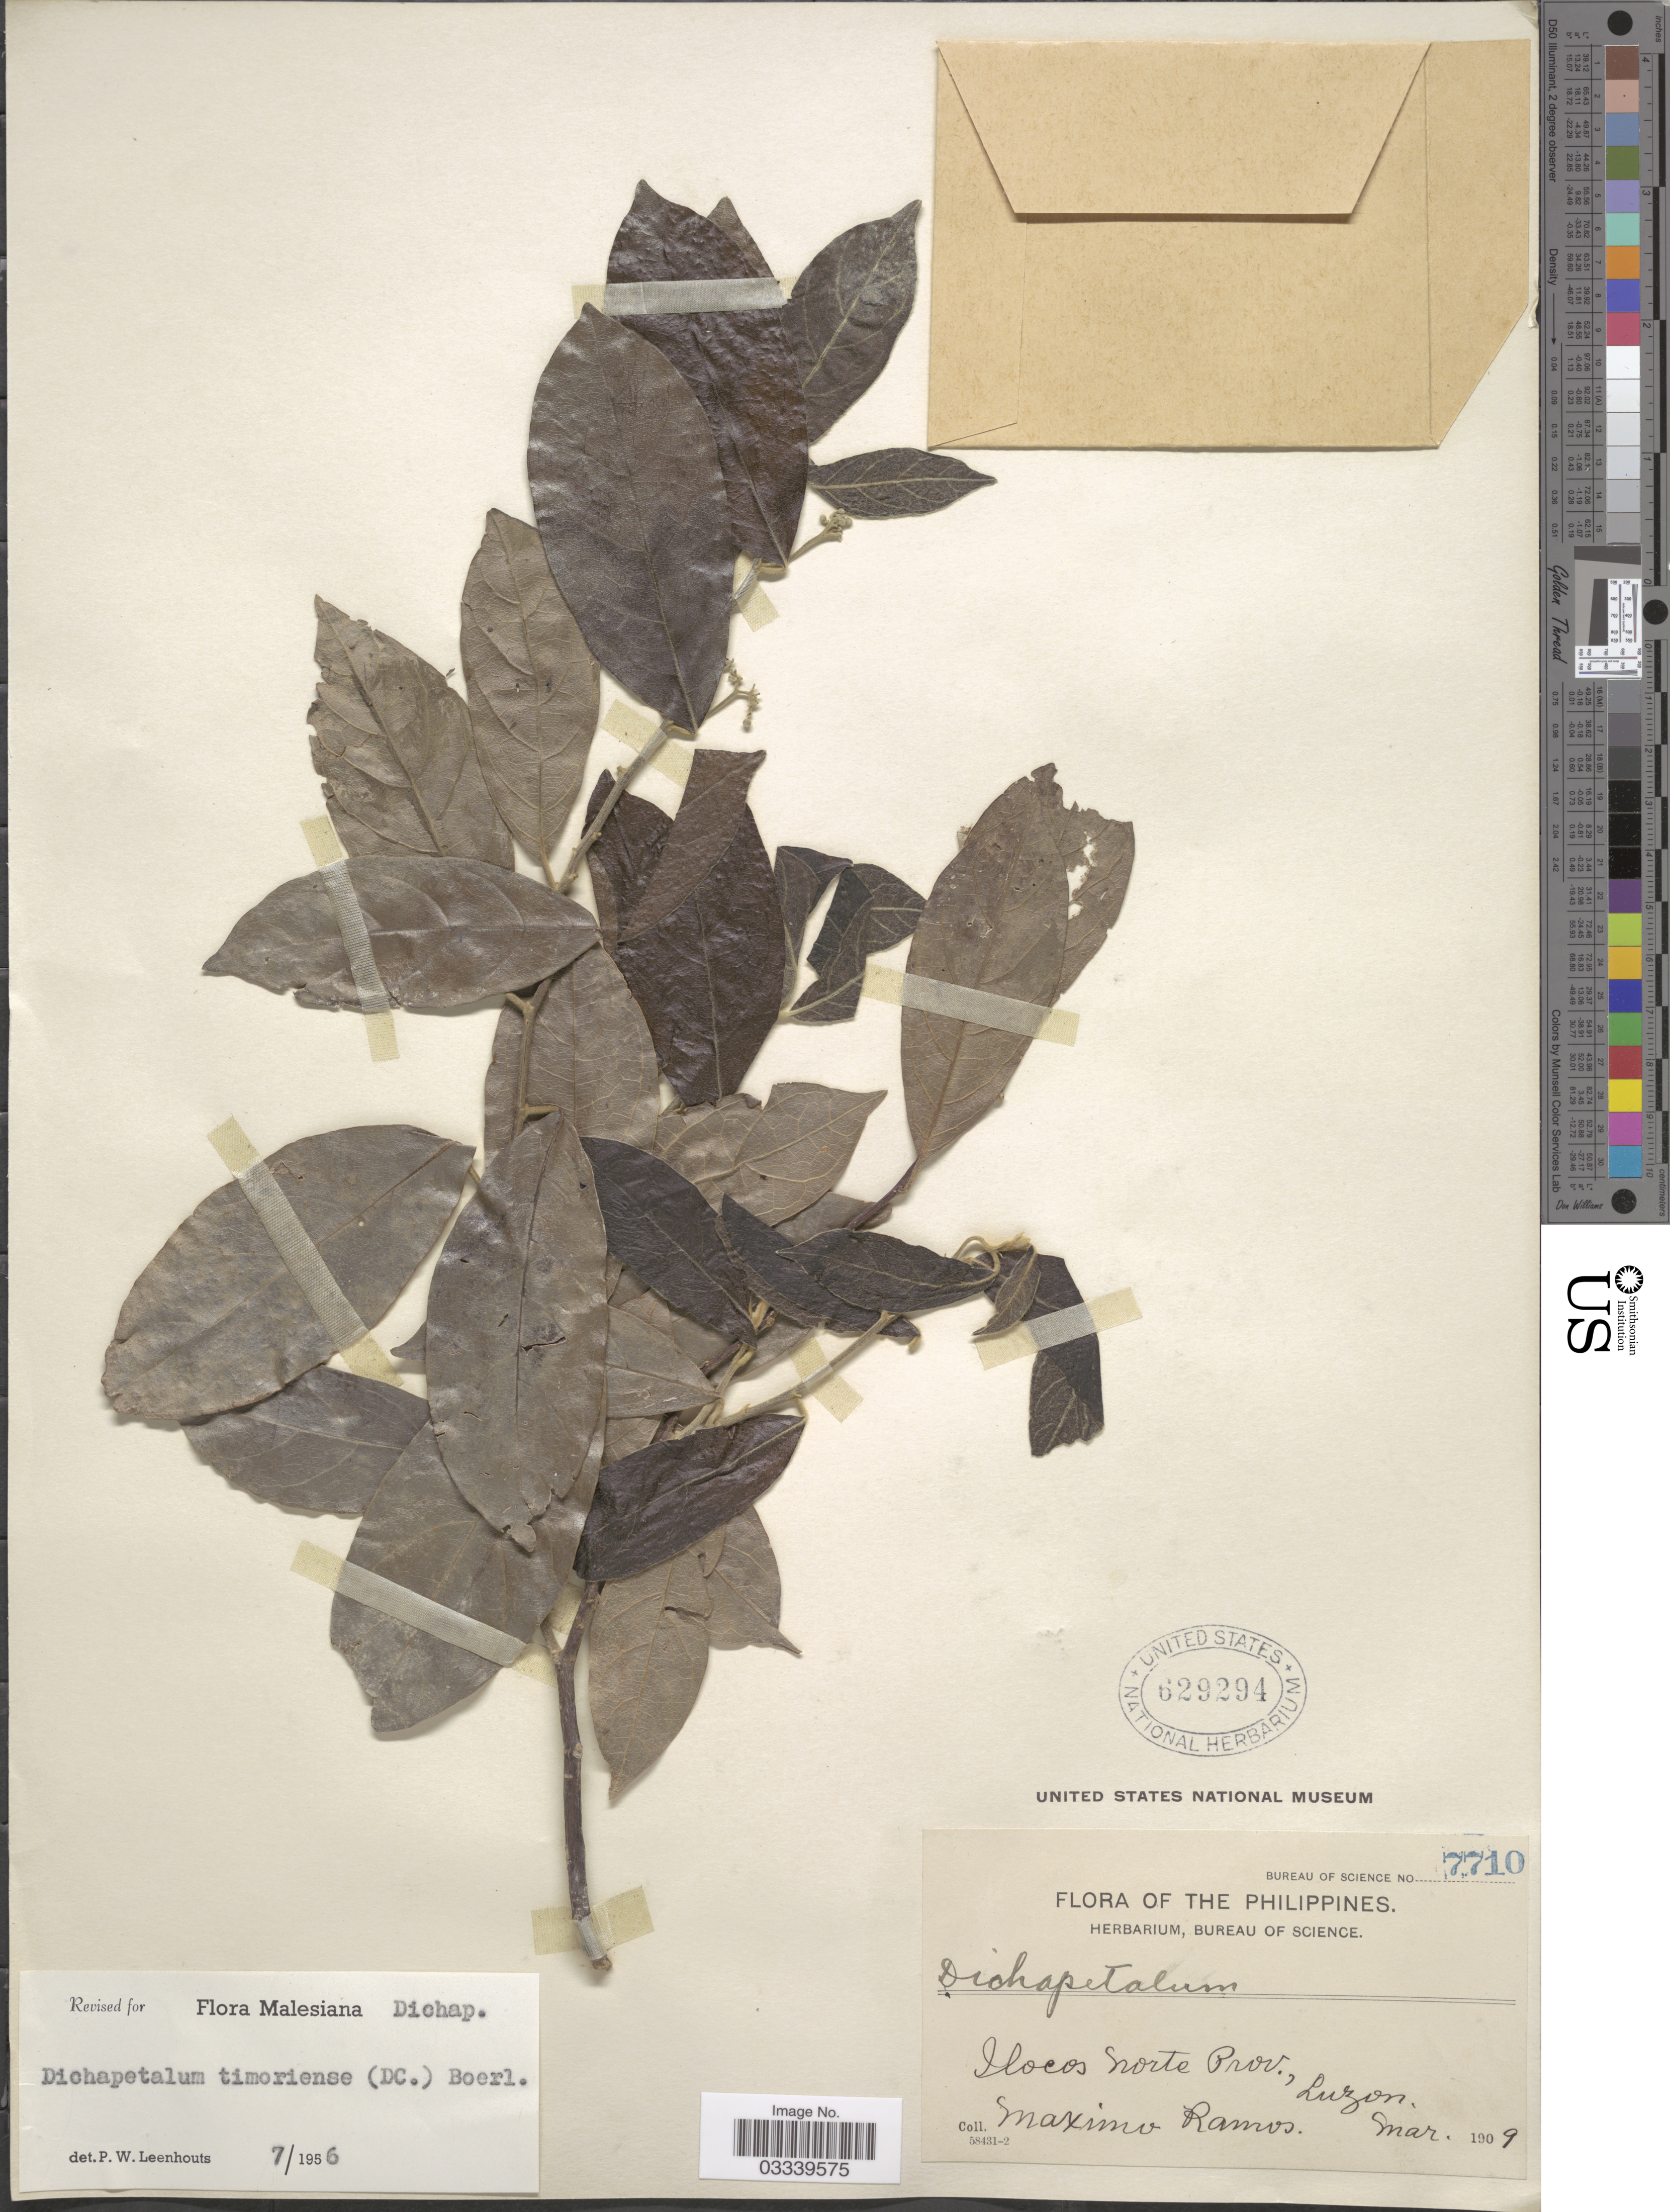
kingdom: Plantae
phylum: Tracheophyta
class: Magnoliopsida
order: Malpighiales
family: Dichapetalaceae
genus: Dichapetalum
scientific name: Dichapetalum timoriense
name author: (DC.) Boerl.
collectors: M. Ramos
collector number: Bureau of Science 7710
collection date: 1909-03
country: Philippines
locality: Ilocos Norte Prov., Luzon.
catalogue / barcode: US 629294